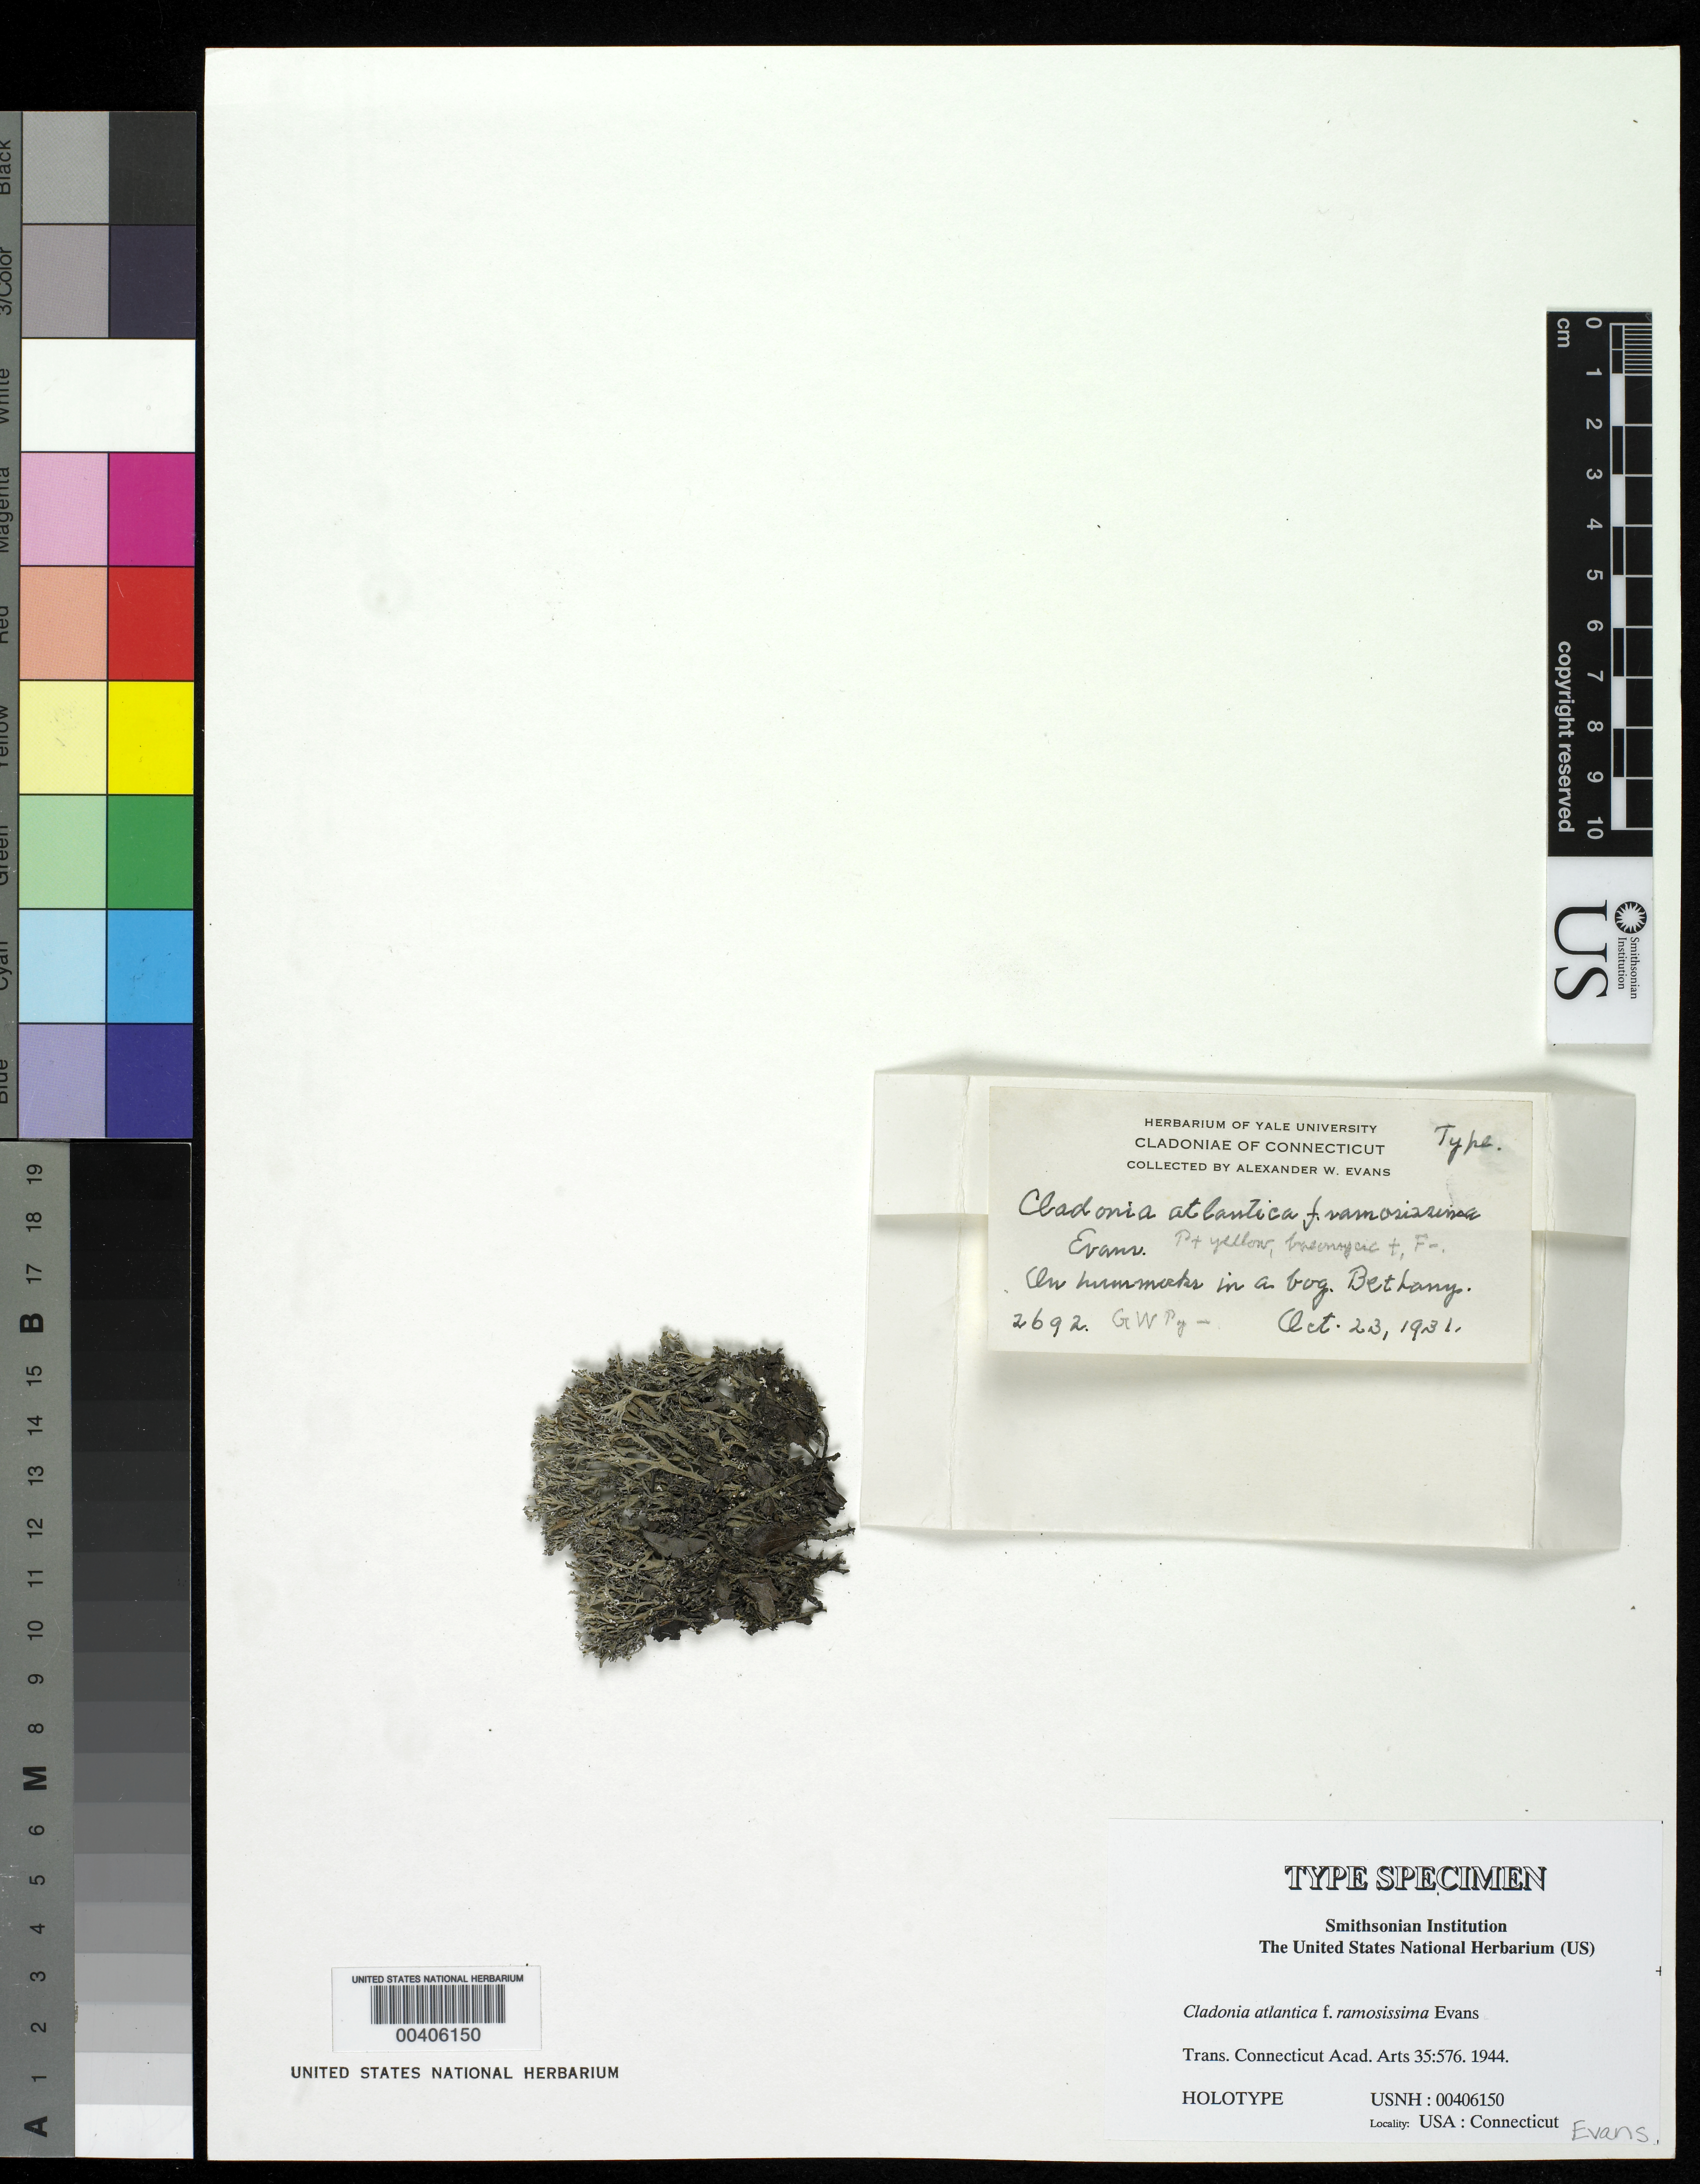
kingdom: Fungi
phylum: Ascomycota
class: Lecanoromycetes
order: Lecanorales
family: Cladoniaceae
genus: Cladonia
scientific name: Cladonia atlantica f. ramosissima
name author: A. Evans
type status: Holotype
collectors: A. W. Evans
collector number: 2692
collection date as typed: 23 Oct 1931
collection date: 1931-10-23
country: United States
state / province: Connecticut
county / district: New Haven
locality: Bethany.